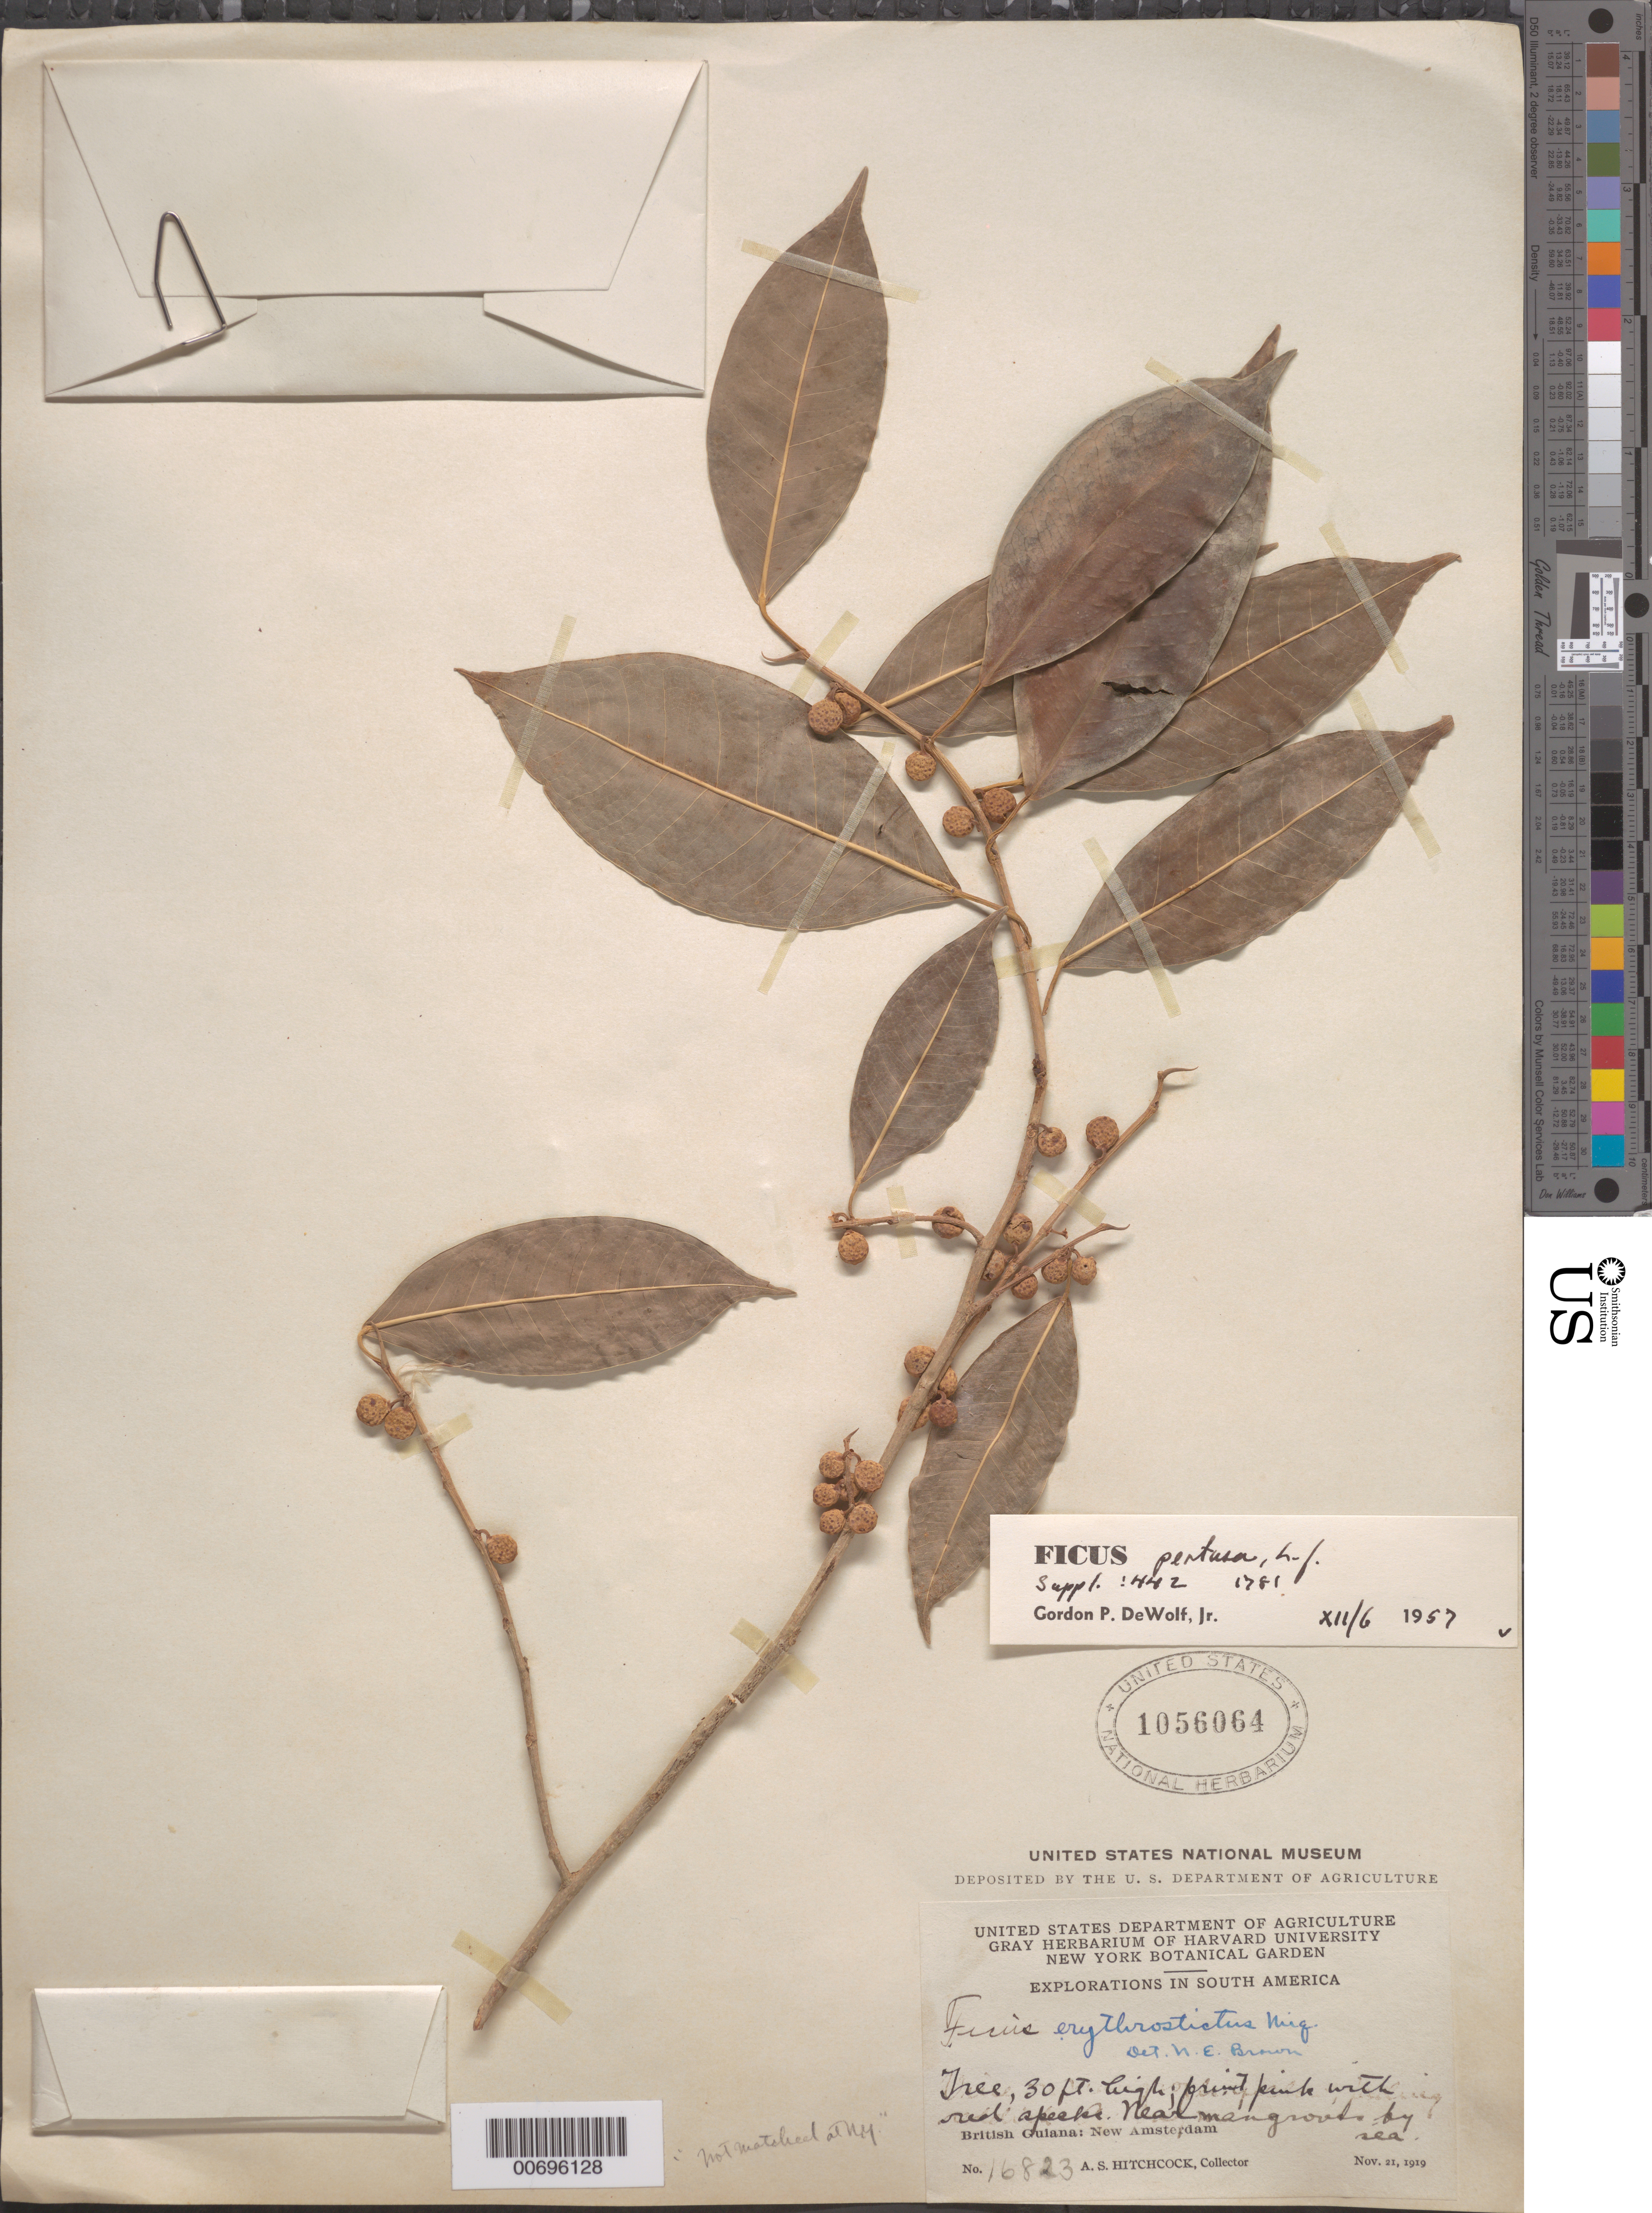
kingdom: Plantae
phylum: Tracheophyta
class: Magnoliopsida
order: Rosales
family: Moraceae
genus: Ficus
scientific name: Ficus pertusa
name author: L. f.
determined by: DeWolf, Gordon Parker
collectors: A. S. Hitchcock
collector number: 16823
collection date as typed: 21-Nov-19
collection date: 1919-11-21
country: Guyana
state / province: E. Berbice-Corentyne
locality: New Amsterdam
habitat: Near mangroves by sea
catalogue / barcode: US 1056064